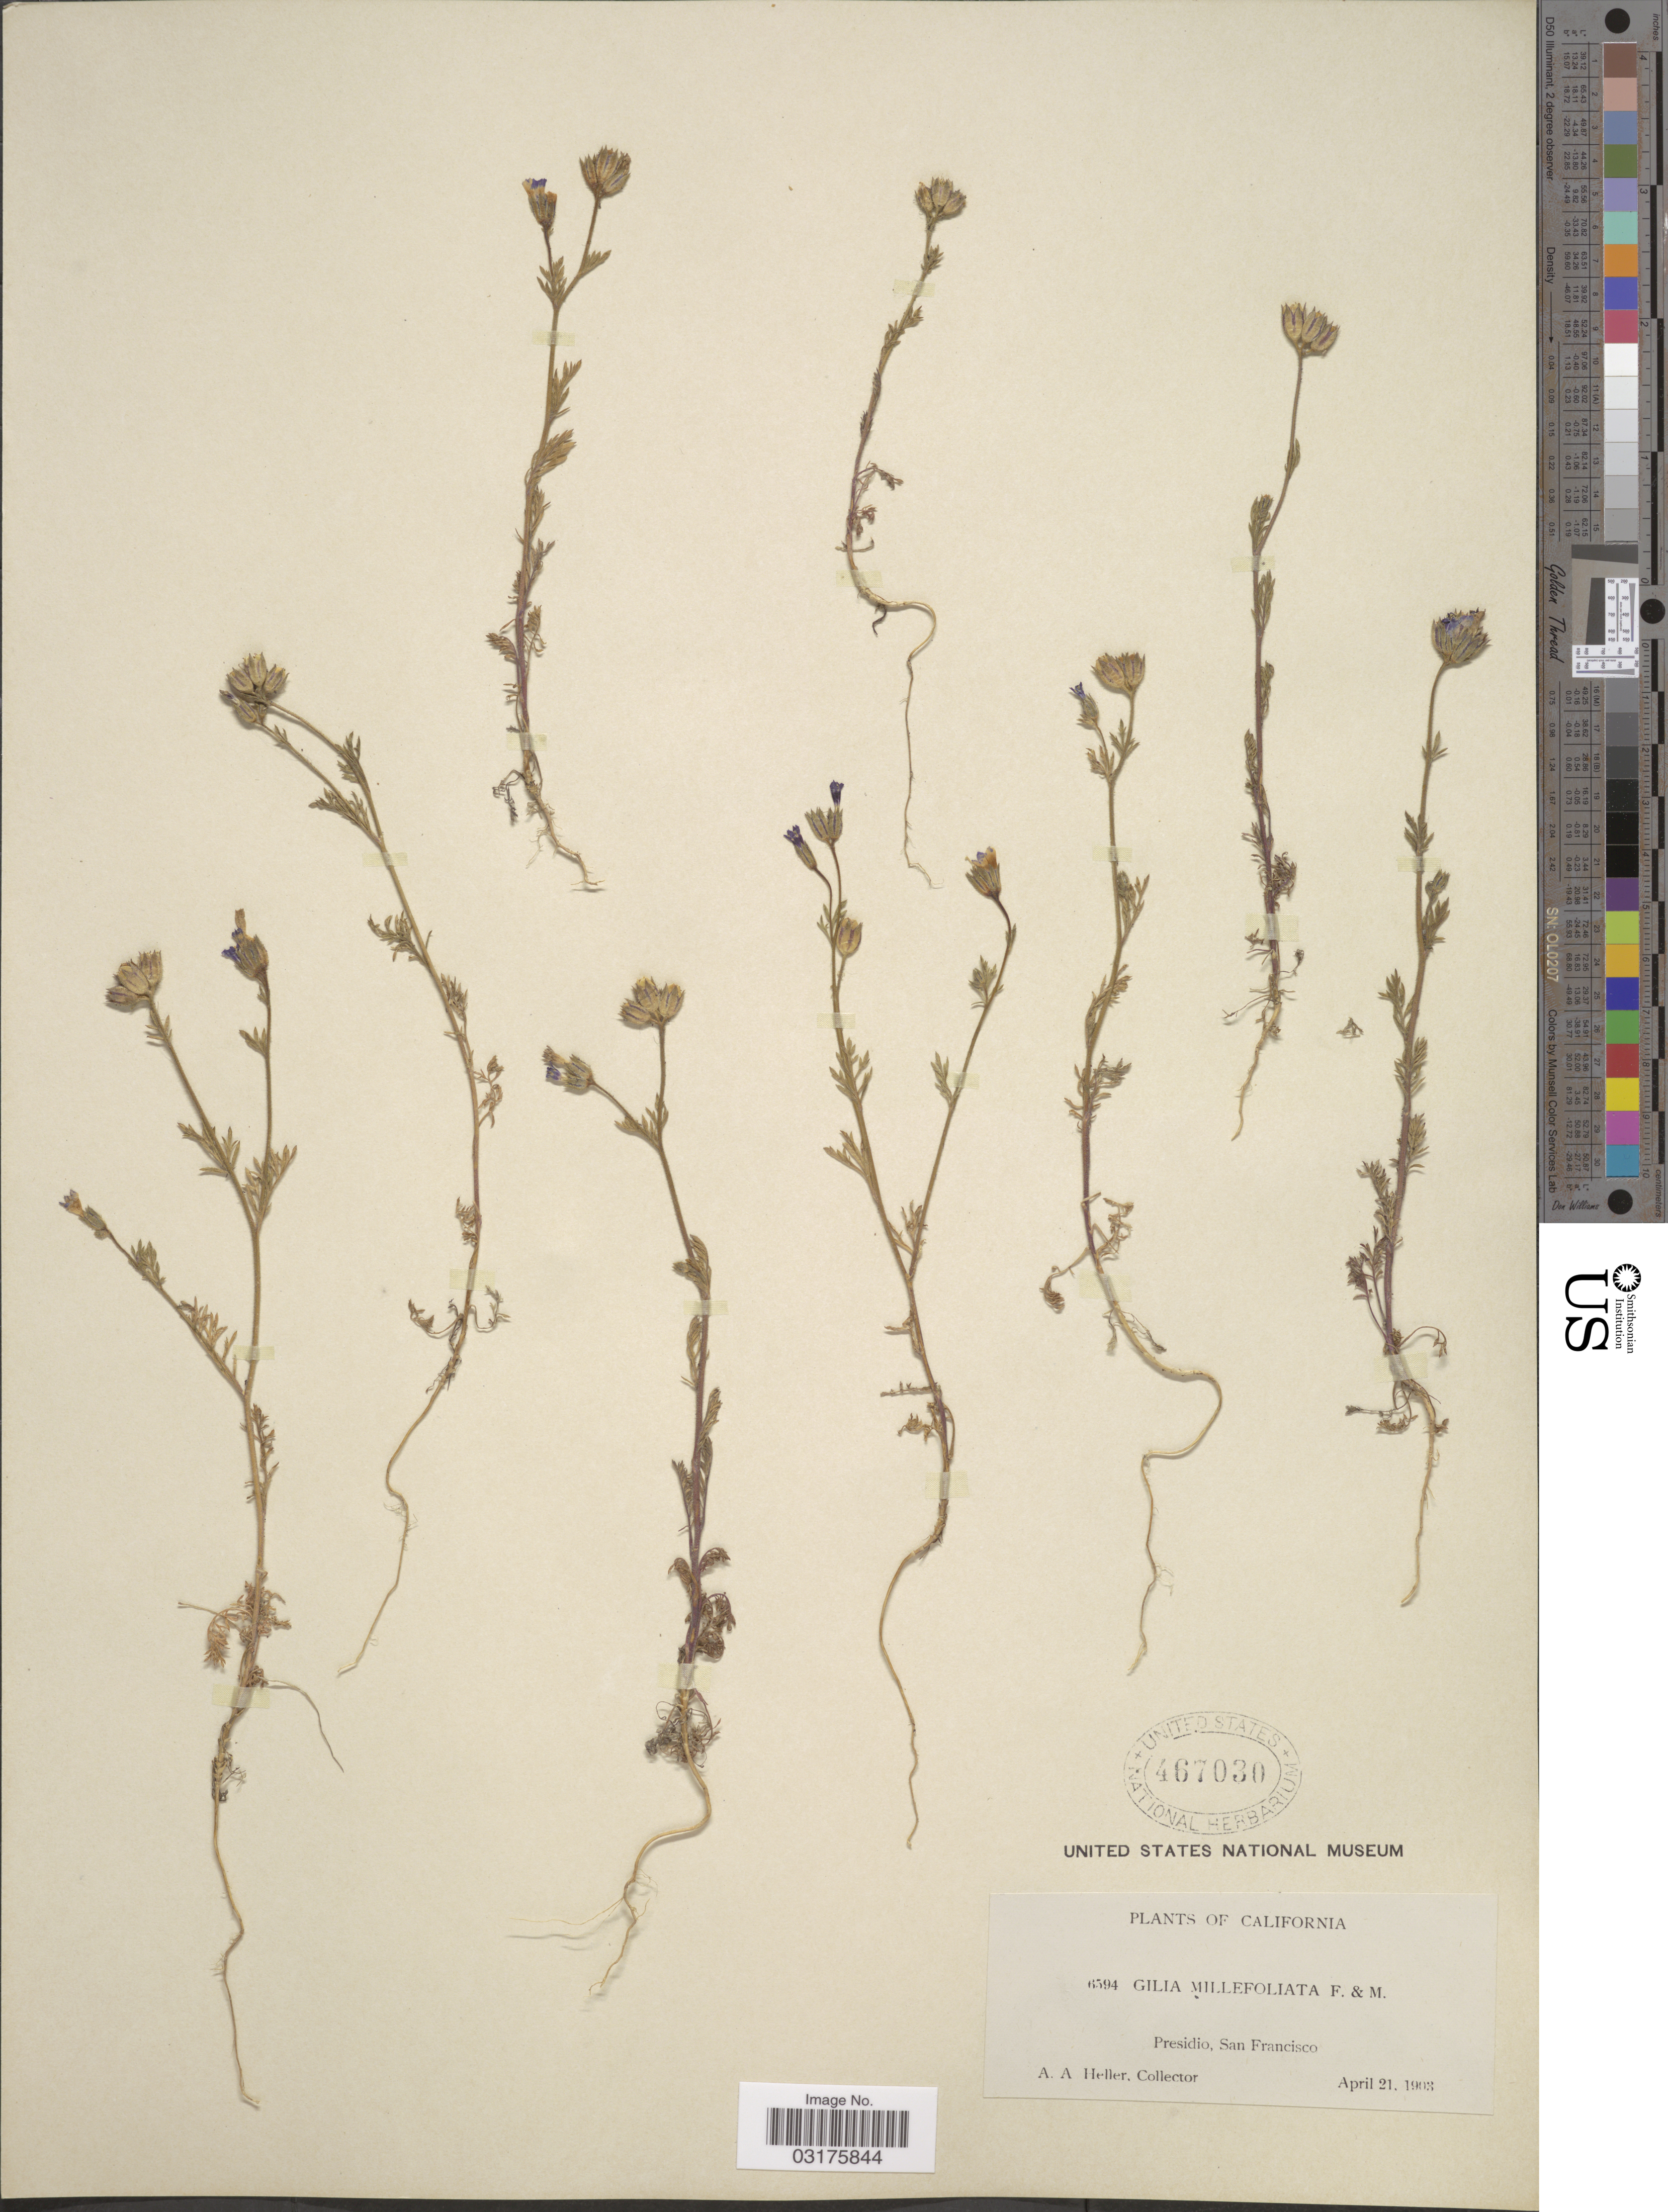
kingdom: Plantae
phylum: Tracheophyta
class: Magnoliopsida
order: Ericales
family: Polemoniaceae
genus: Gilia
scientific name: Gilia millefoliata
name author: Fisch. & C.A. Mey.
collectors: A. A. Heller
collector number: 6594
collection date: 1903-04-21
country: United States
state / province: California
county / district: San Francisco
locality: Presidio, San Francisco.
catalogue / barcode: US 467030